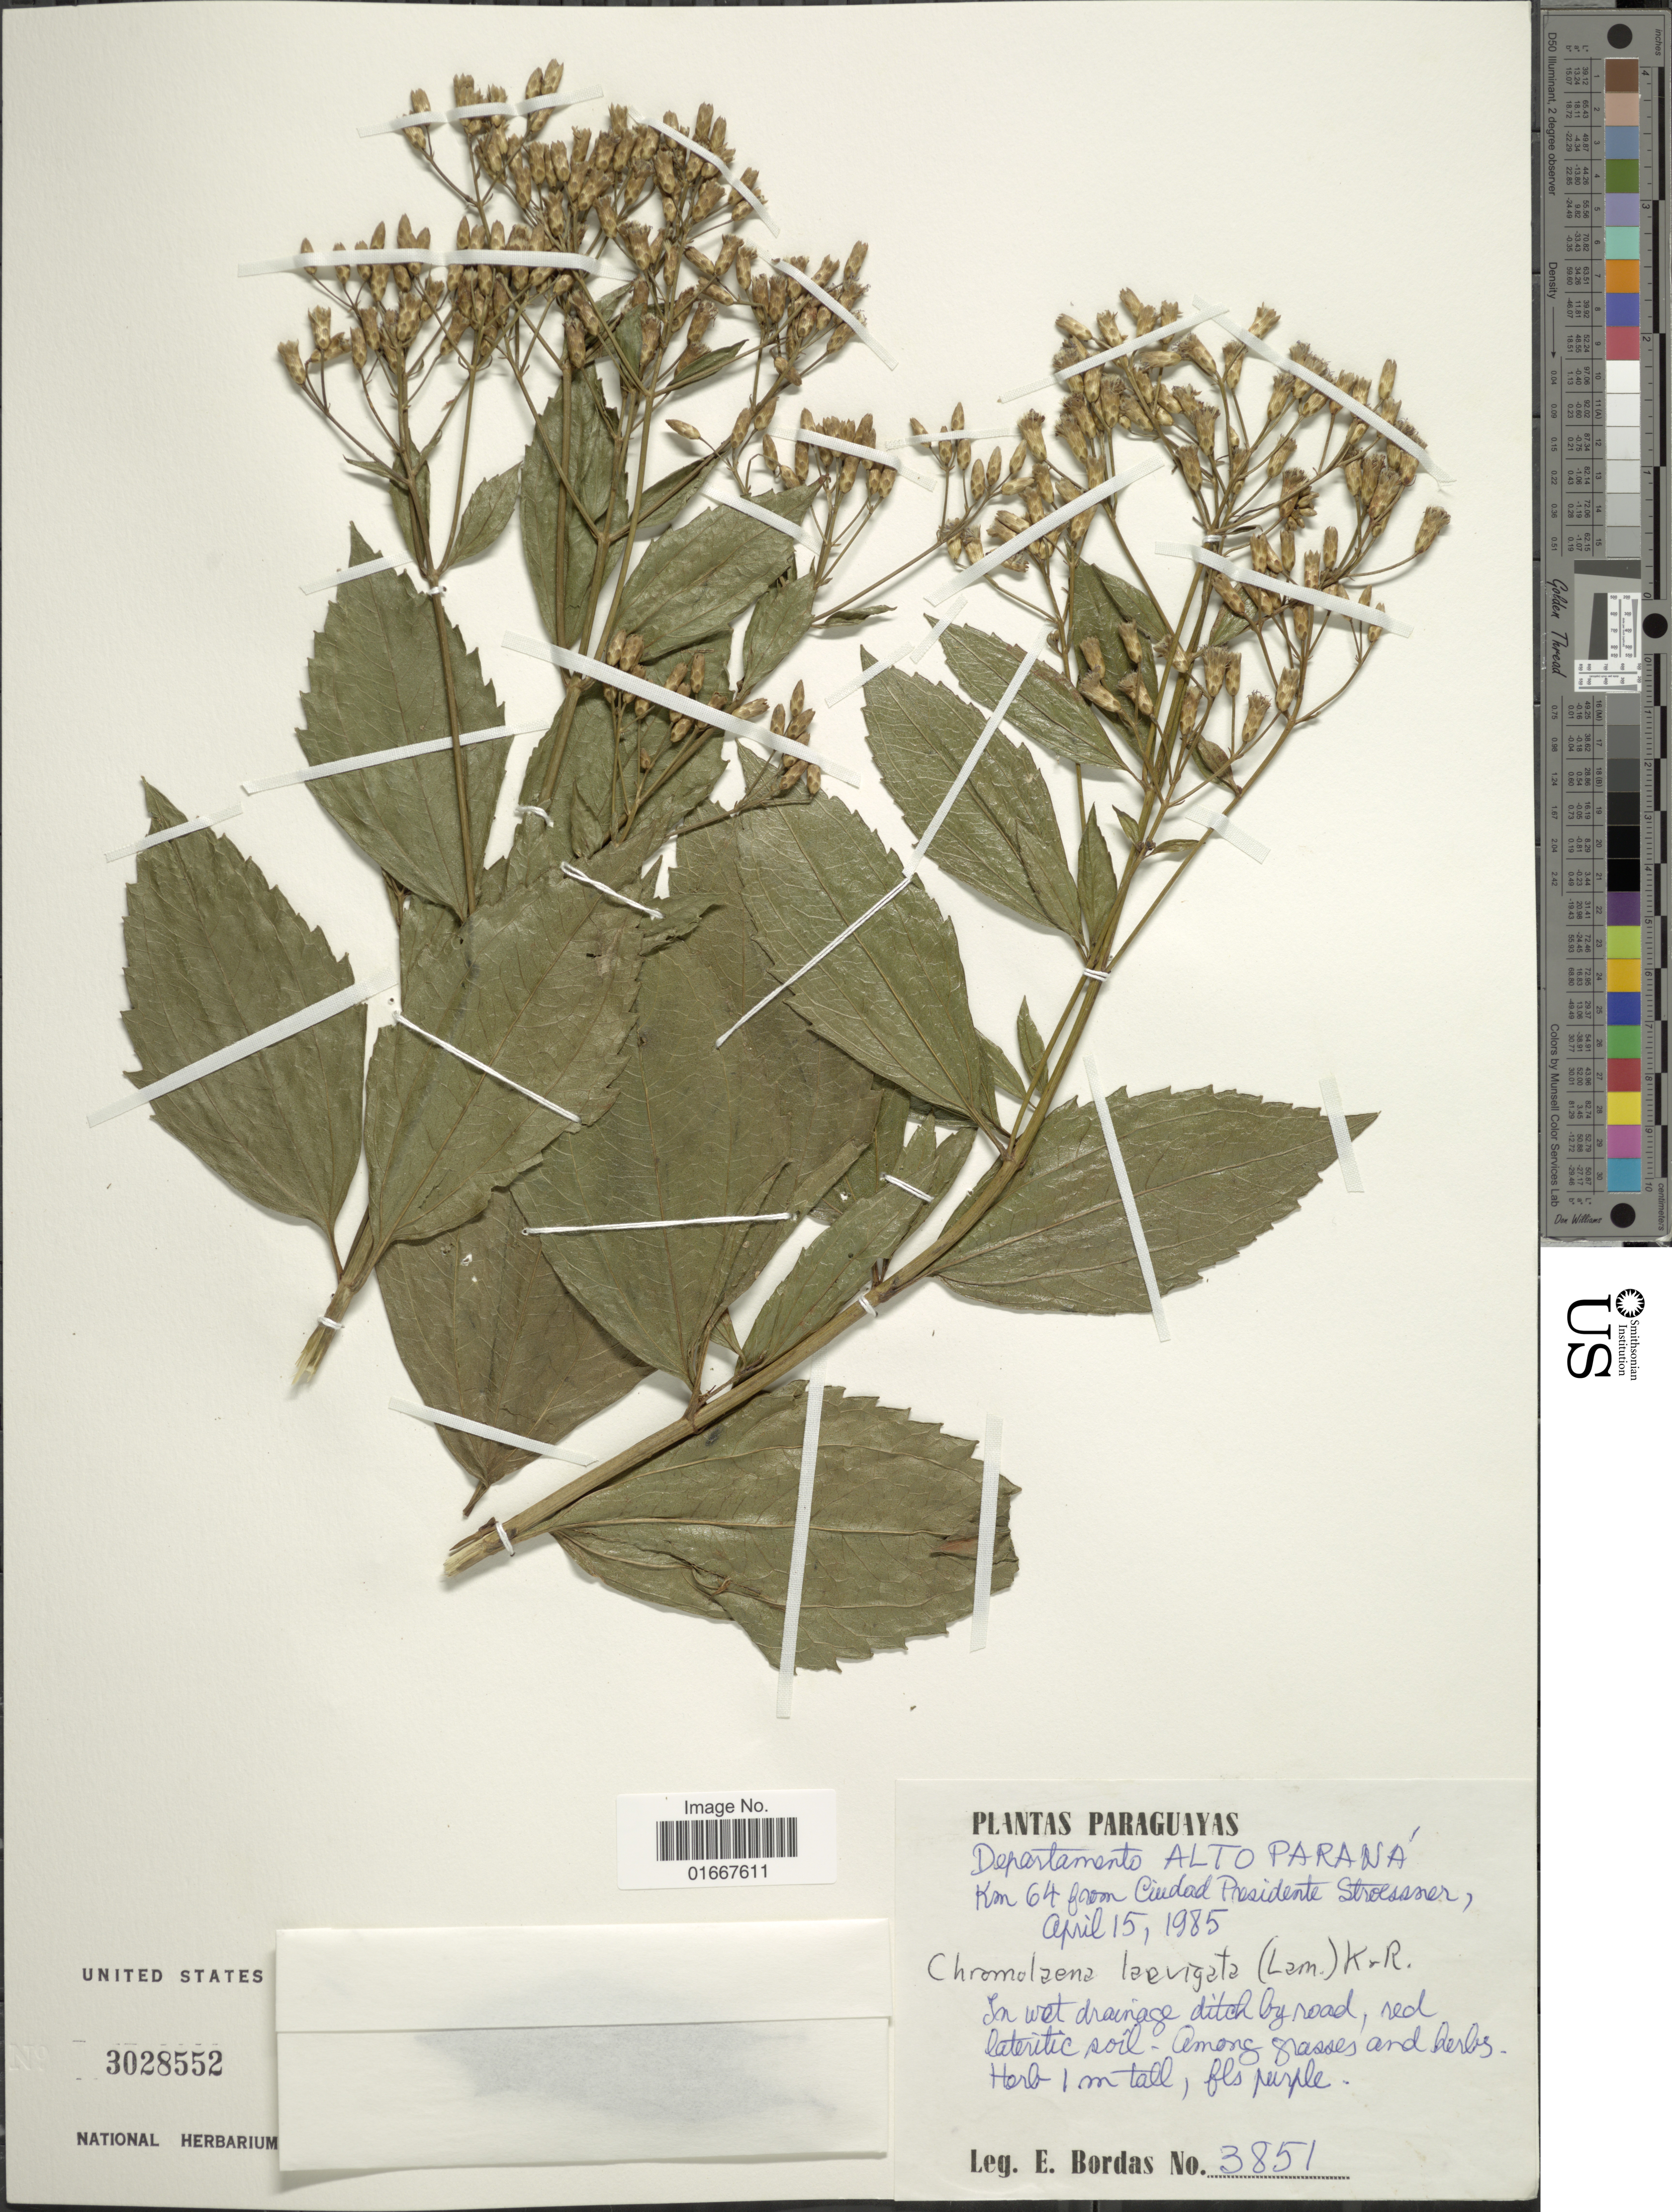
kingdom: Plantae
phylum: Tracheophyta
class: Magnoliopsida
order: Asterales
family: Asteraceae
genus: Chromolaena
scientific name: Chromolaena laevigata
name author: (Lam.) R.M. King & H. Rob.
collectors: E. Bordas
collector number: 3851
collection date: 1985-04-15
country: Paraguay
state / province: Alto Parana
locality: Km 64 from Ciudad Presidente Stroessner.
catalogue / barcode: US 3028552